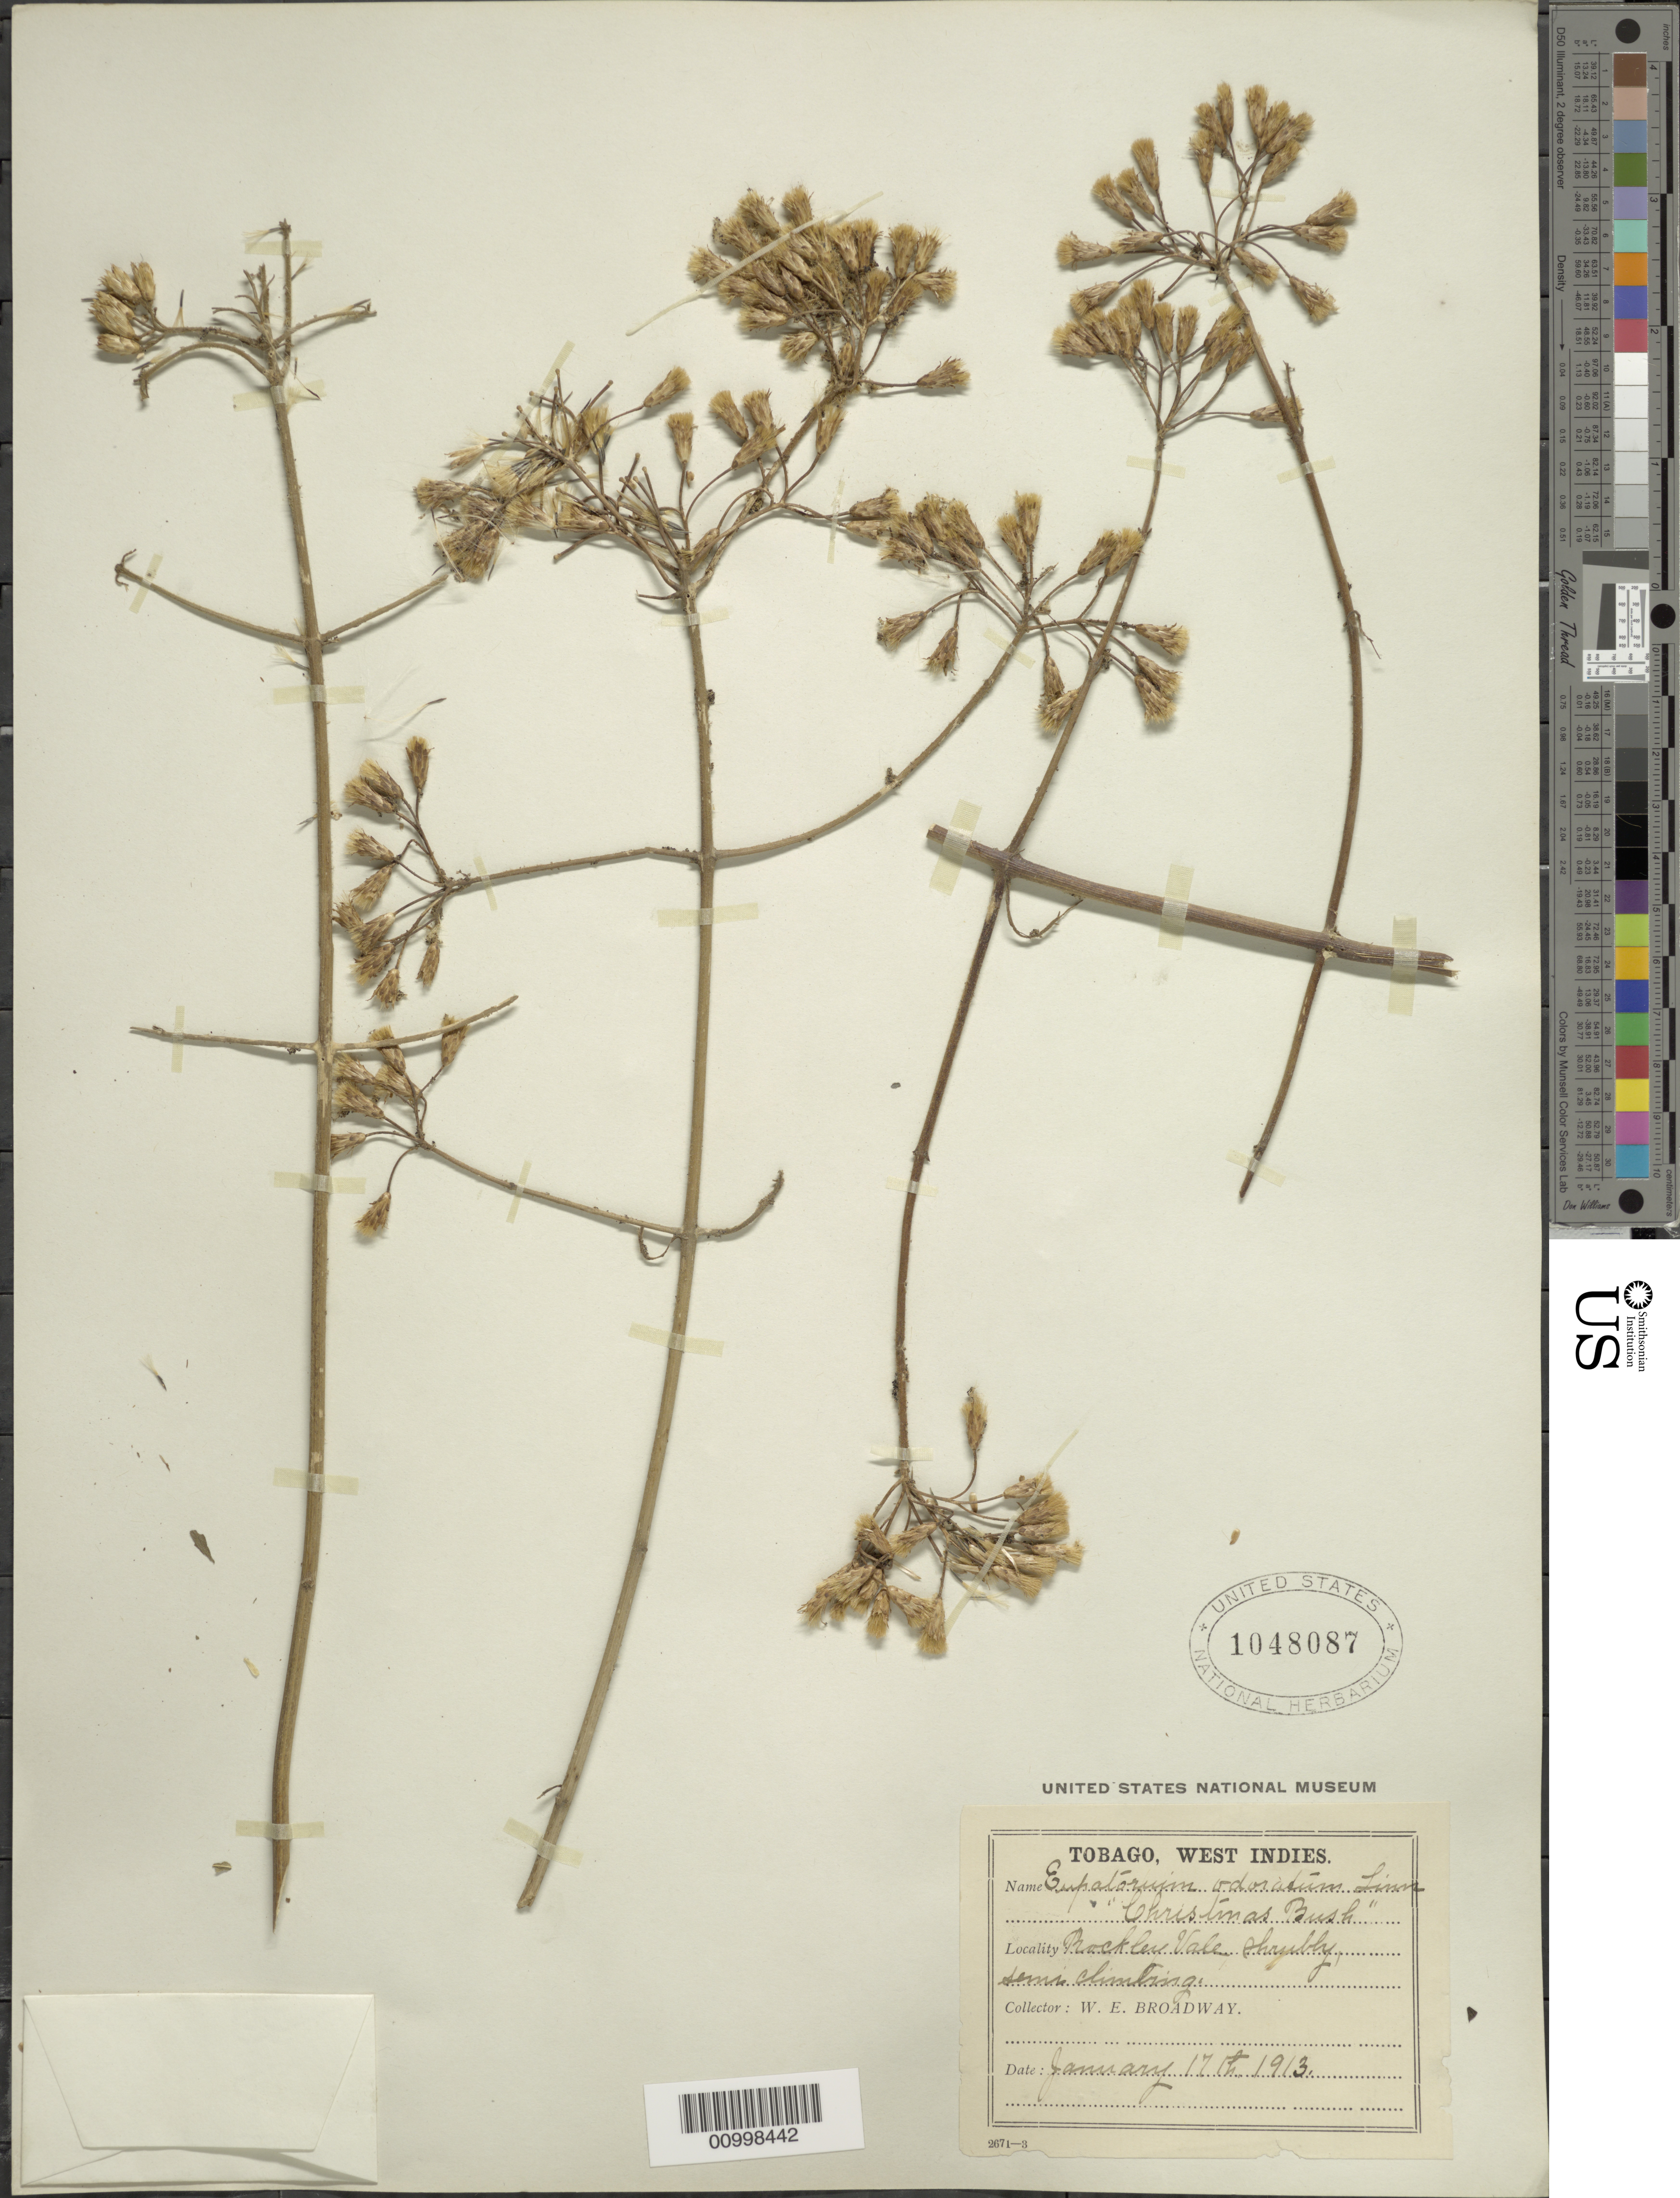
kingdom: Plantae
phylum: Tracheophyta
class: Magnoliopsida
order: Asterales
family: Asteraceae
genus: Chromolaena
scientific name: Chromolaena odorata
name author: (L.) R.M. King & H. Rob.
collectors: W. E. Broadway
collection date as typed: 17 Jan 1913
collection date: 1913-01-17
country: Trinidad and Tobago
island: Tobago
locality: Rockley Vale.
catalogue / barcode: US 1048087